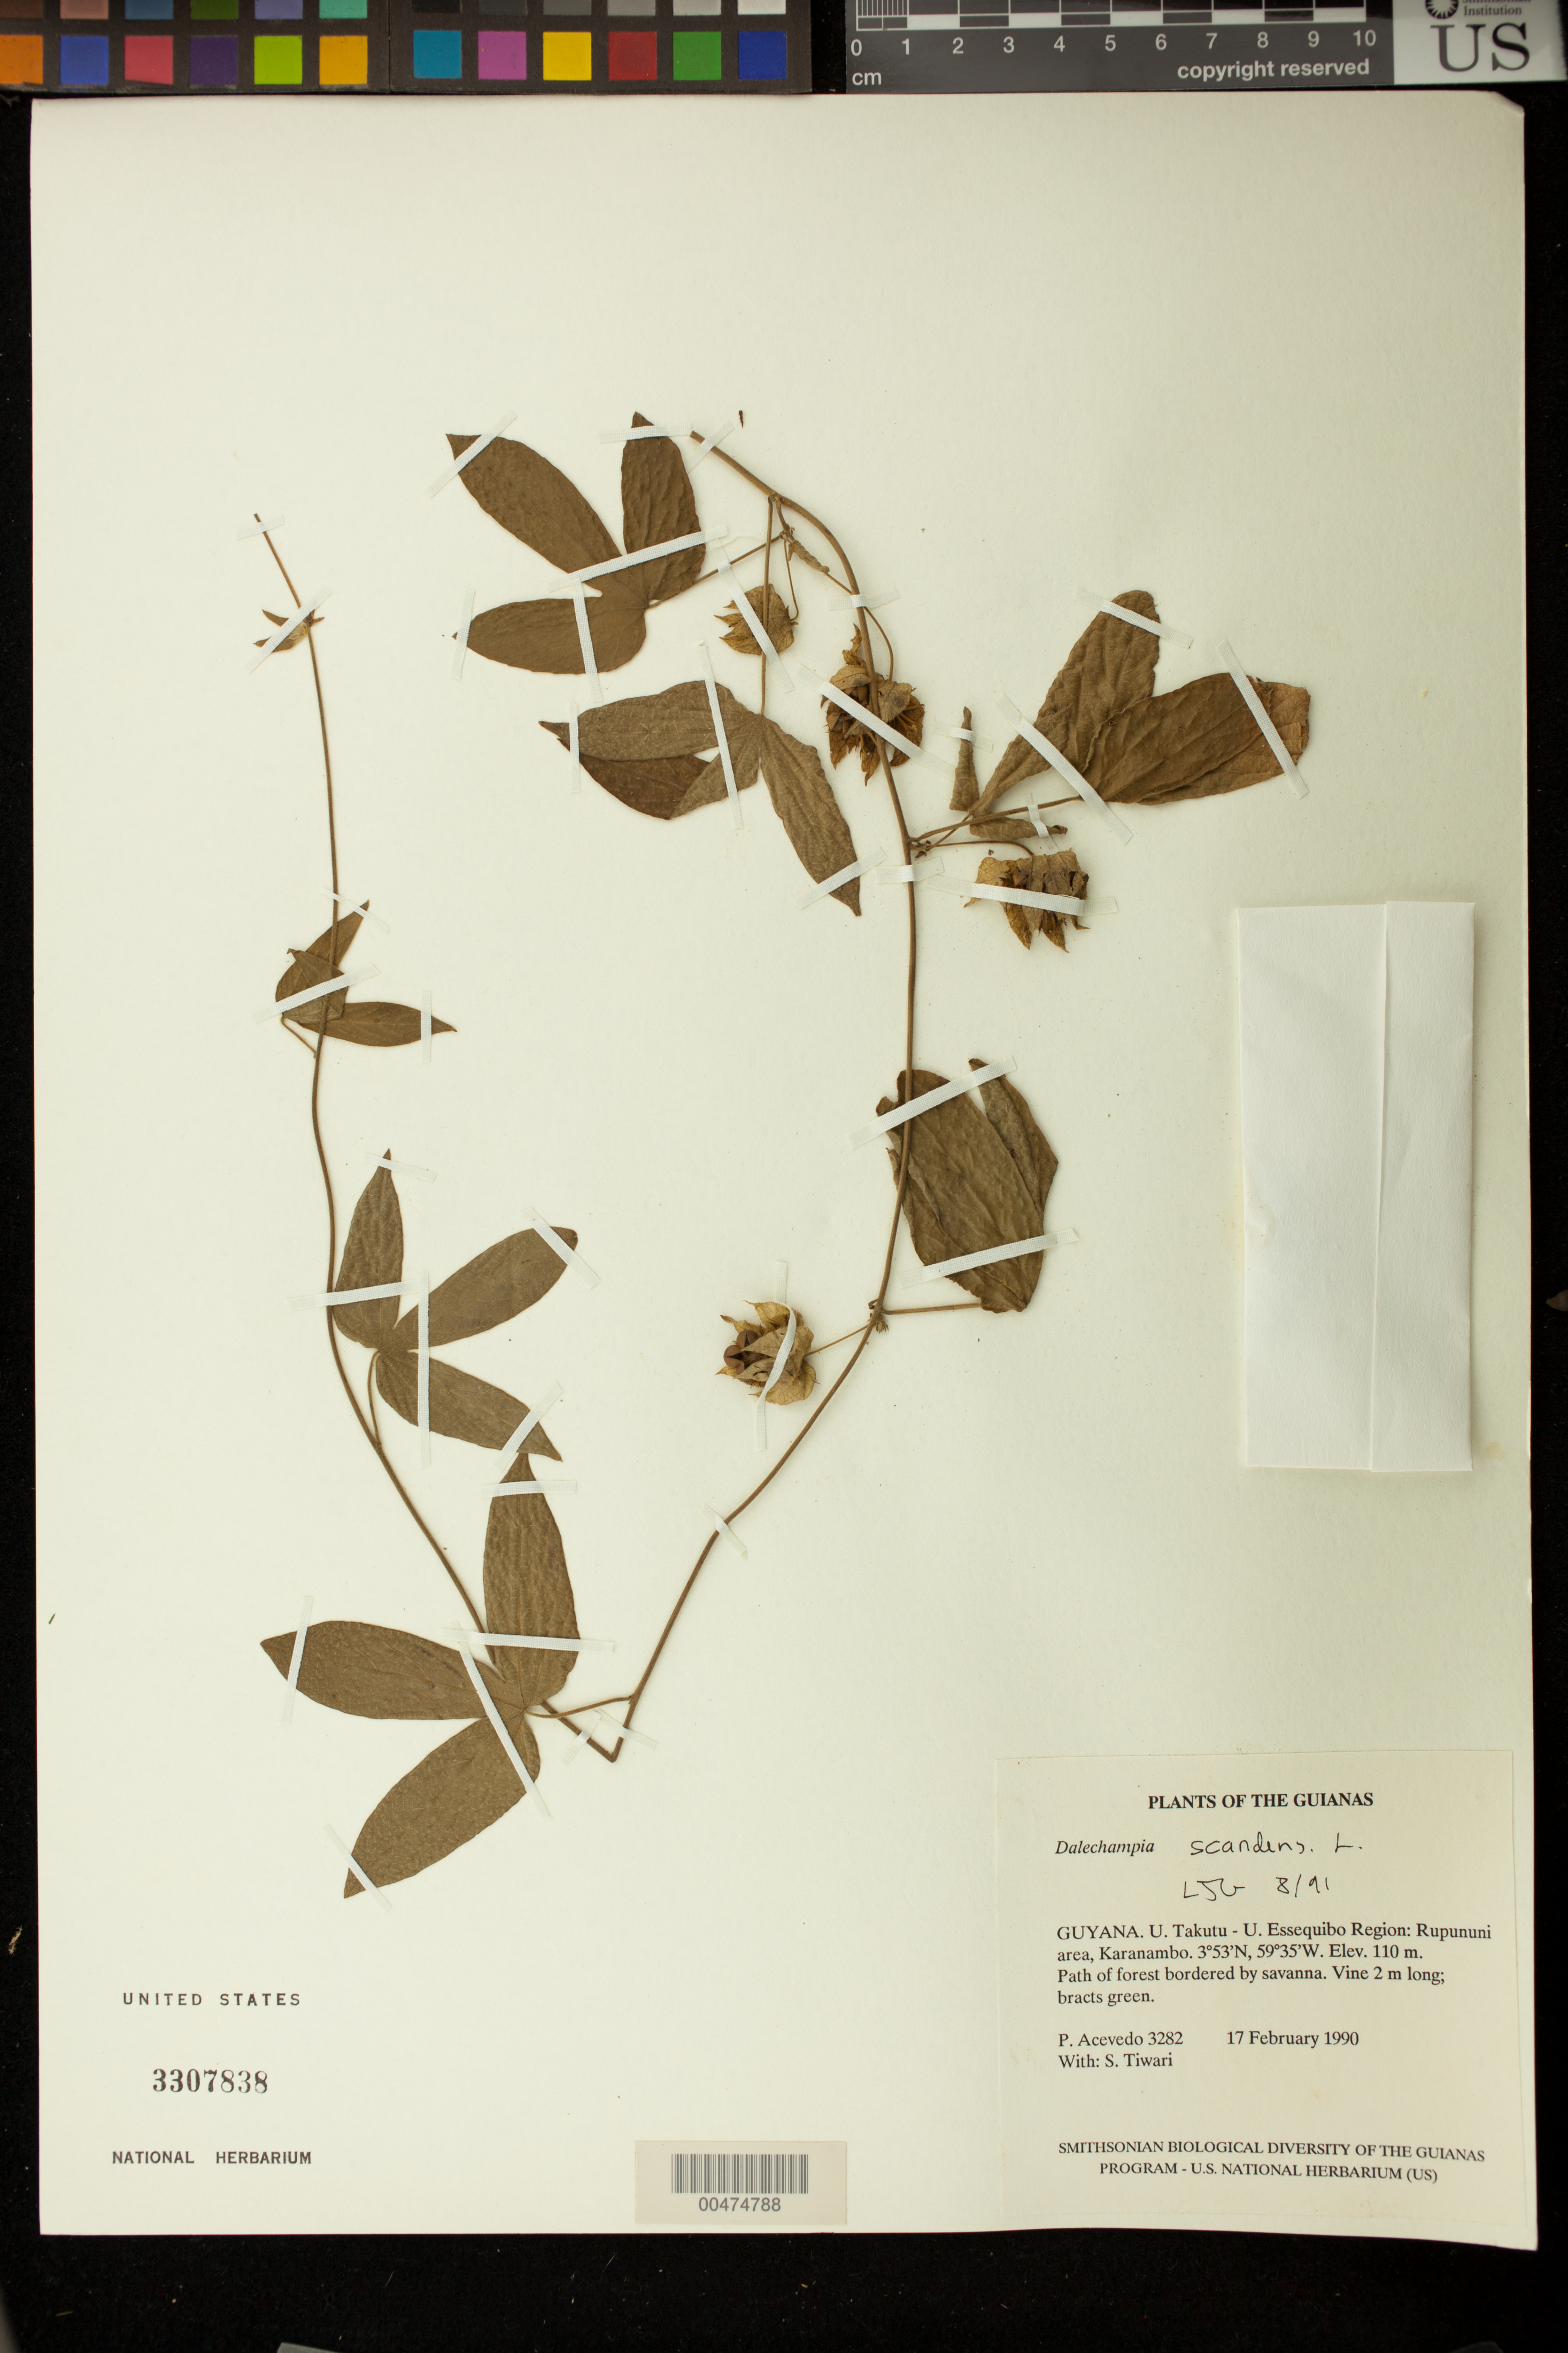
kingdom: Plantae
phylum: Tracheophyta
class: Magnoliopsida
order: Malpighiales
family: Euphorbiaceae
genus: Dalechampia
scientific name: Dalechampia scandens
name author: L.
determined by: Gillespie, L. J.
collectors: P. Acevedo-Rodr. & S. Tiwari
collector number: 3282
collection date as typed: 17 Feb 1990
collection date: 1990-02-17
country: Guyana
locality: U. Takutu - U. Essequibo. Rupununi area, Karanambo.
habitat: Path of forest bordered by savanna.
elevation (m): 110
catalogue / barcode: US 3307838